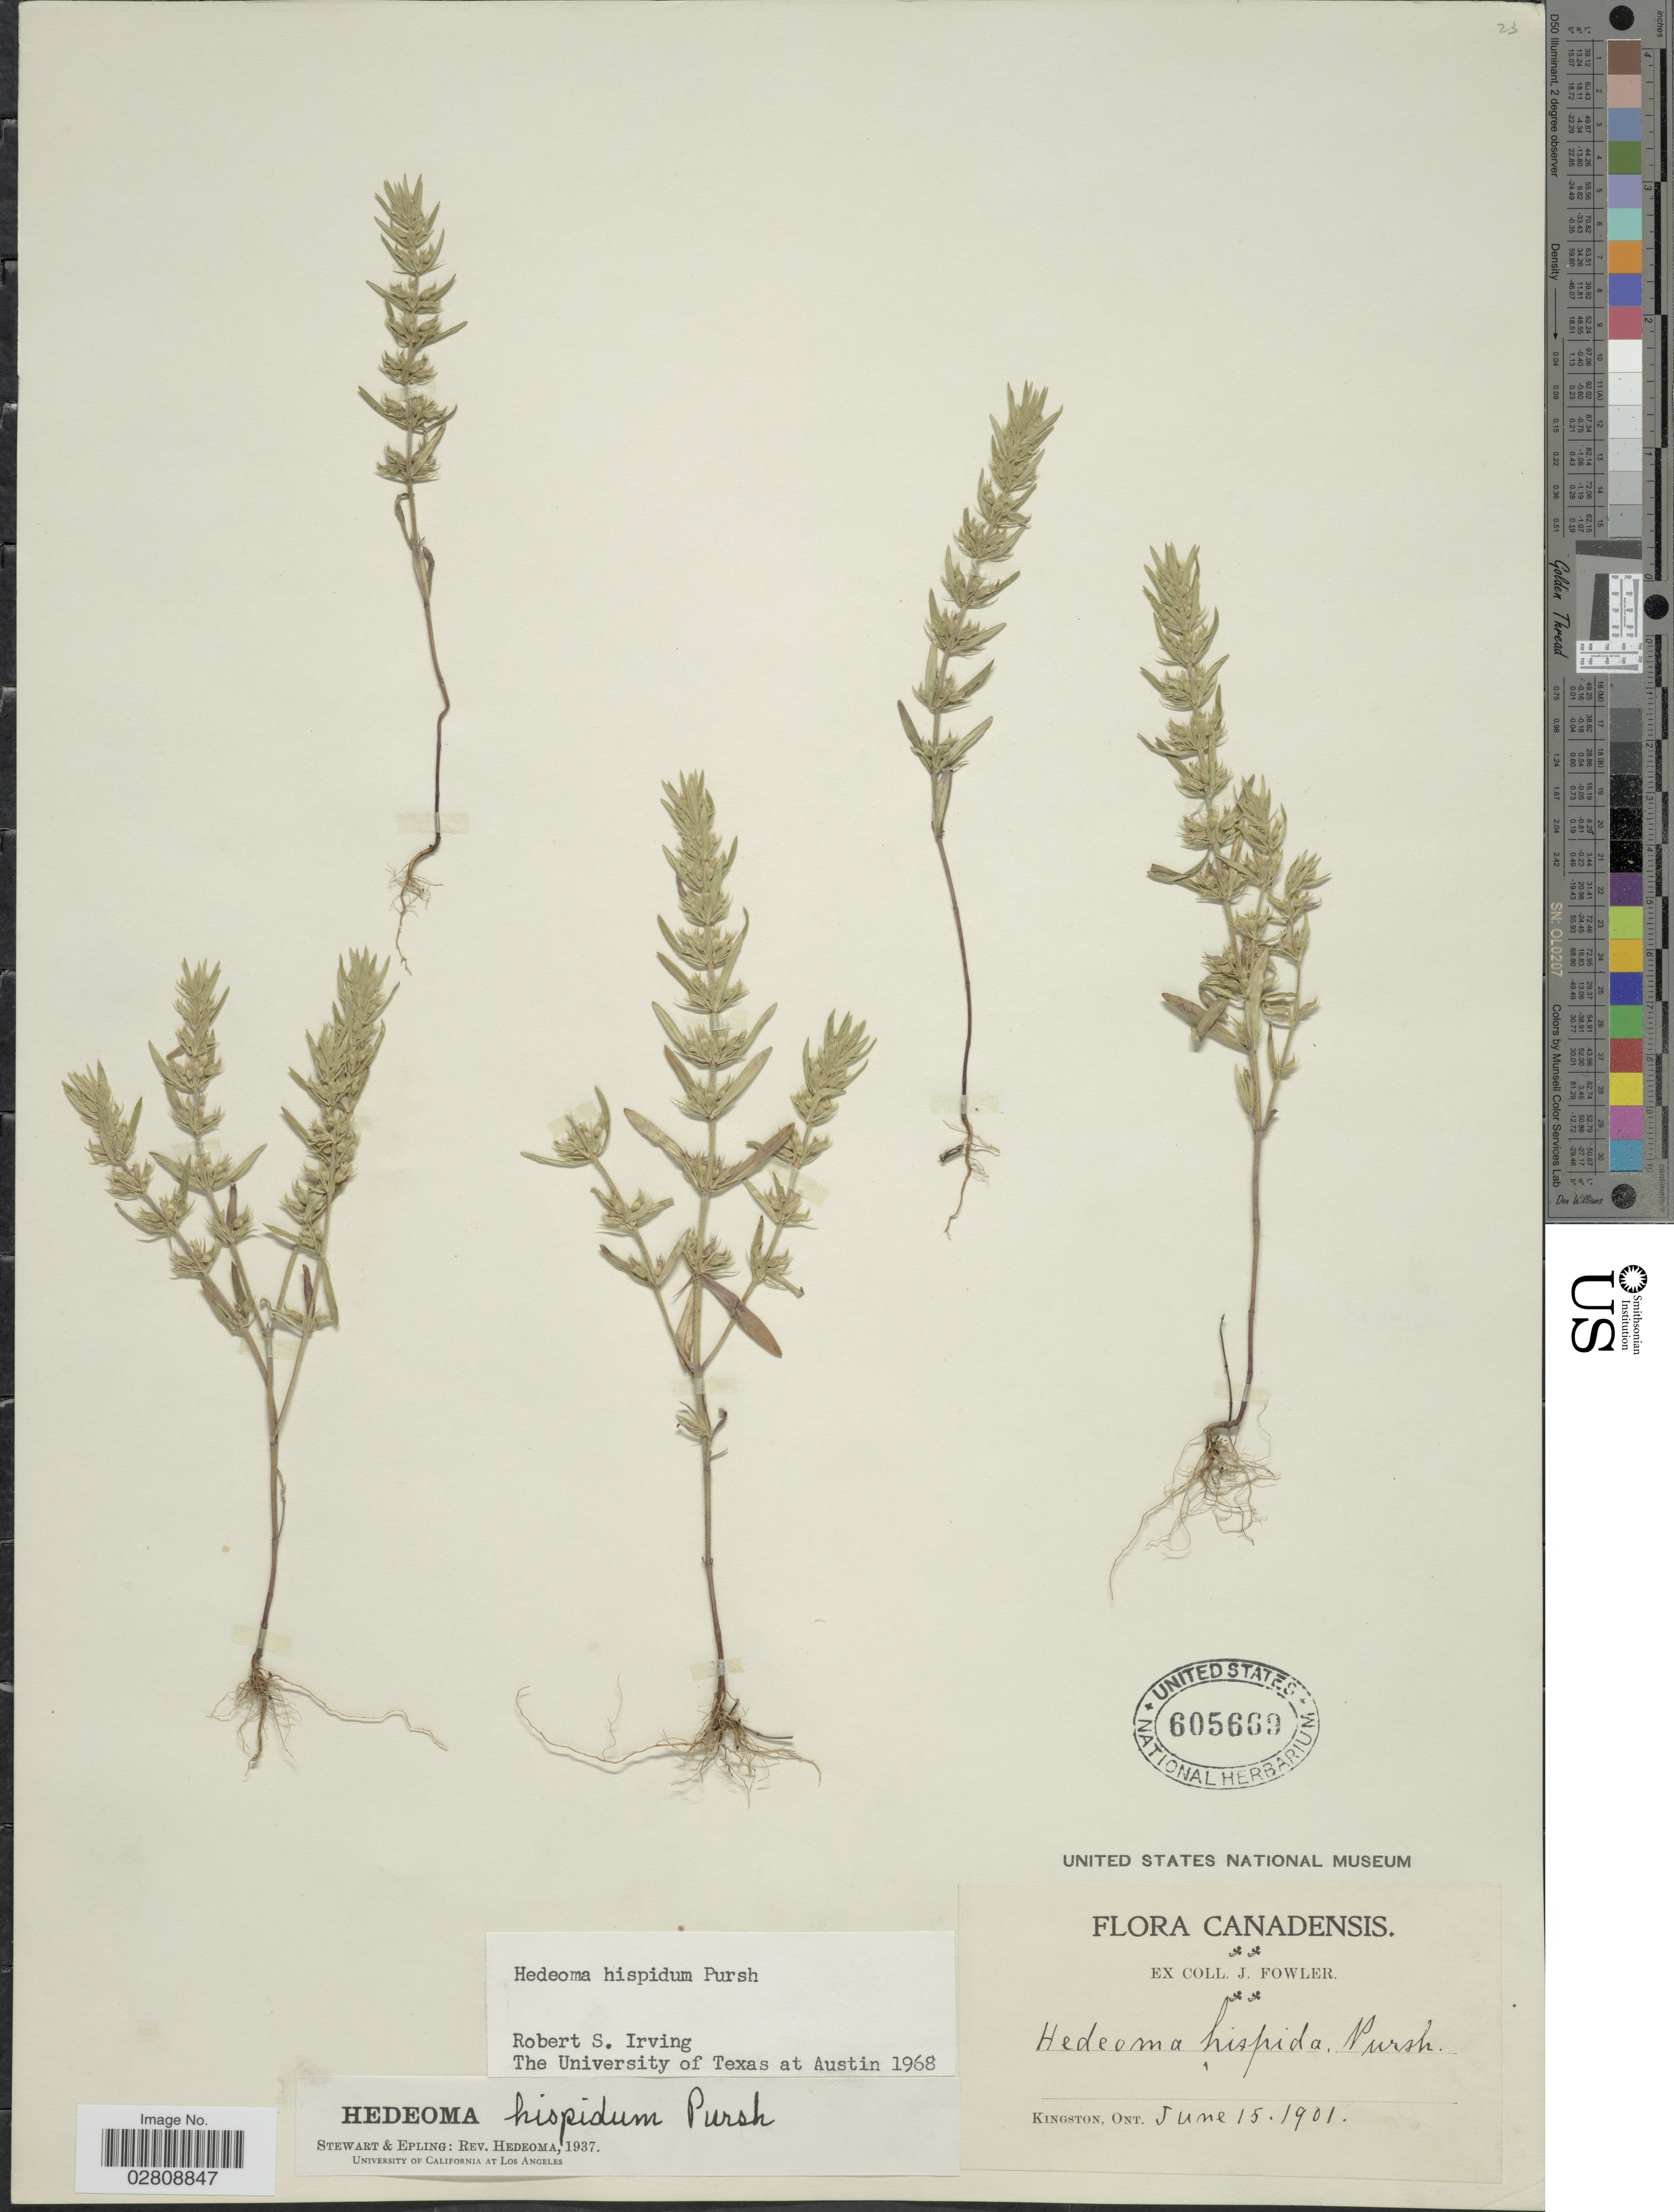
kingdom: Plantae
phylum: Tracheophyta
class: Magnoliopsida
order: Lamiales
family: Lamiaceae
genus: Hedeoma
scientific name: Hedeoma hispida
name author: Pursh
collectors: J. P. Fowler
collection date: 1901-06-15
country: Canada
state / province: Ontario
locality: Kingston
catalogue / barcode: US 605669